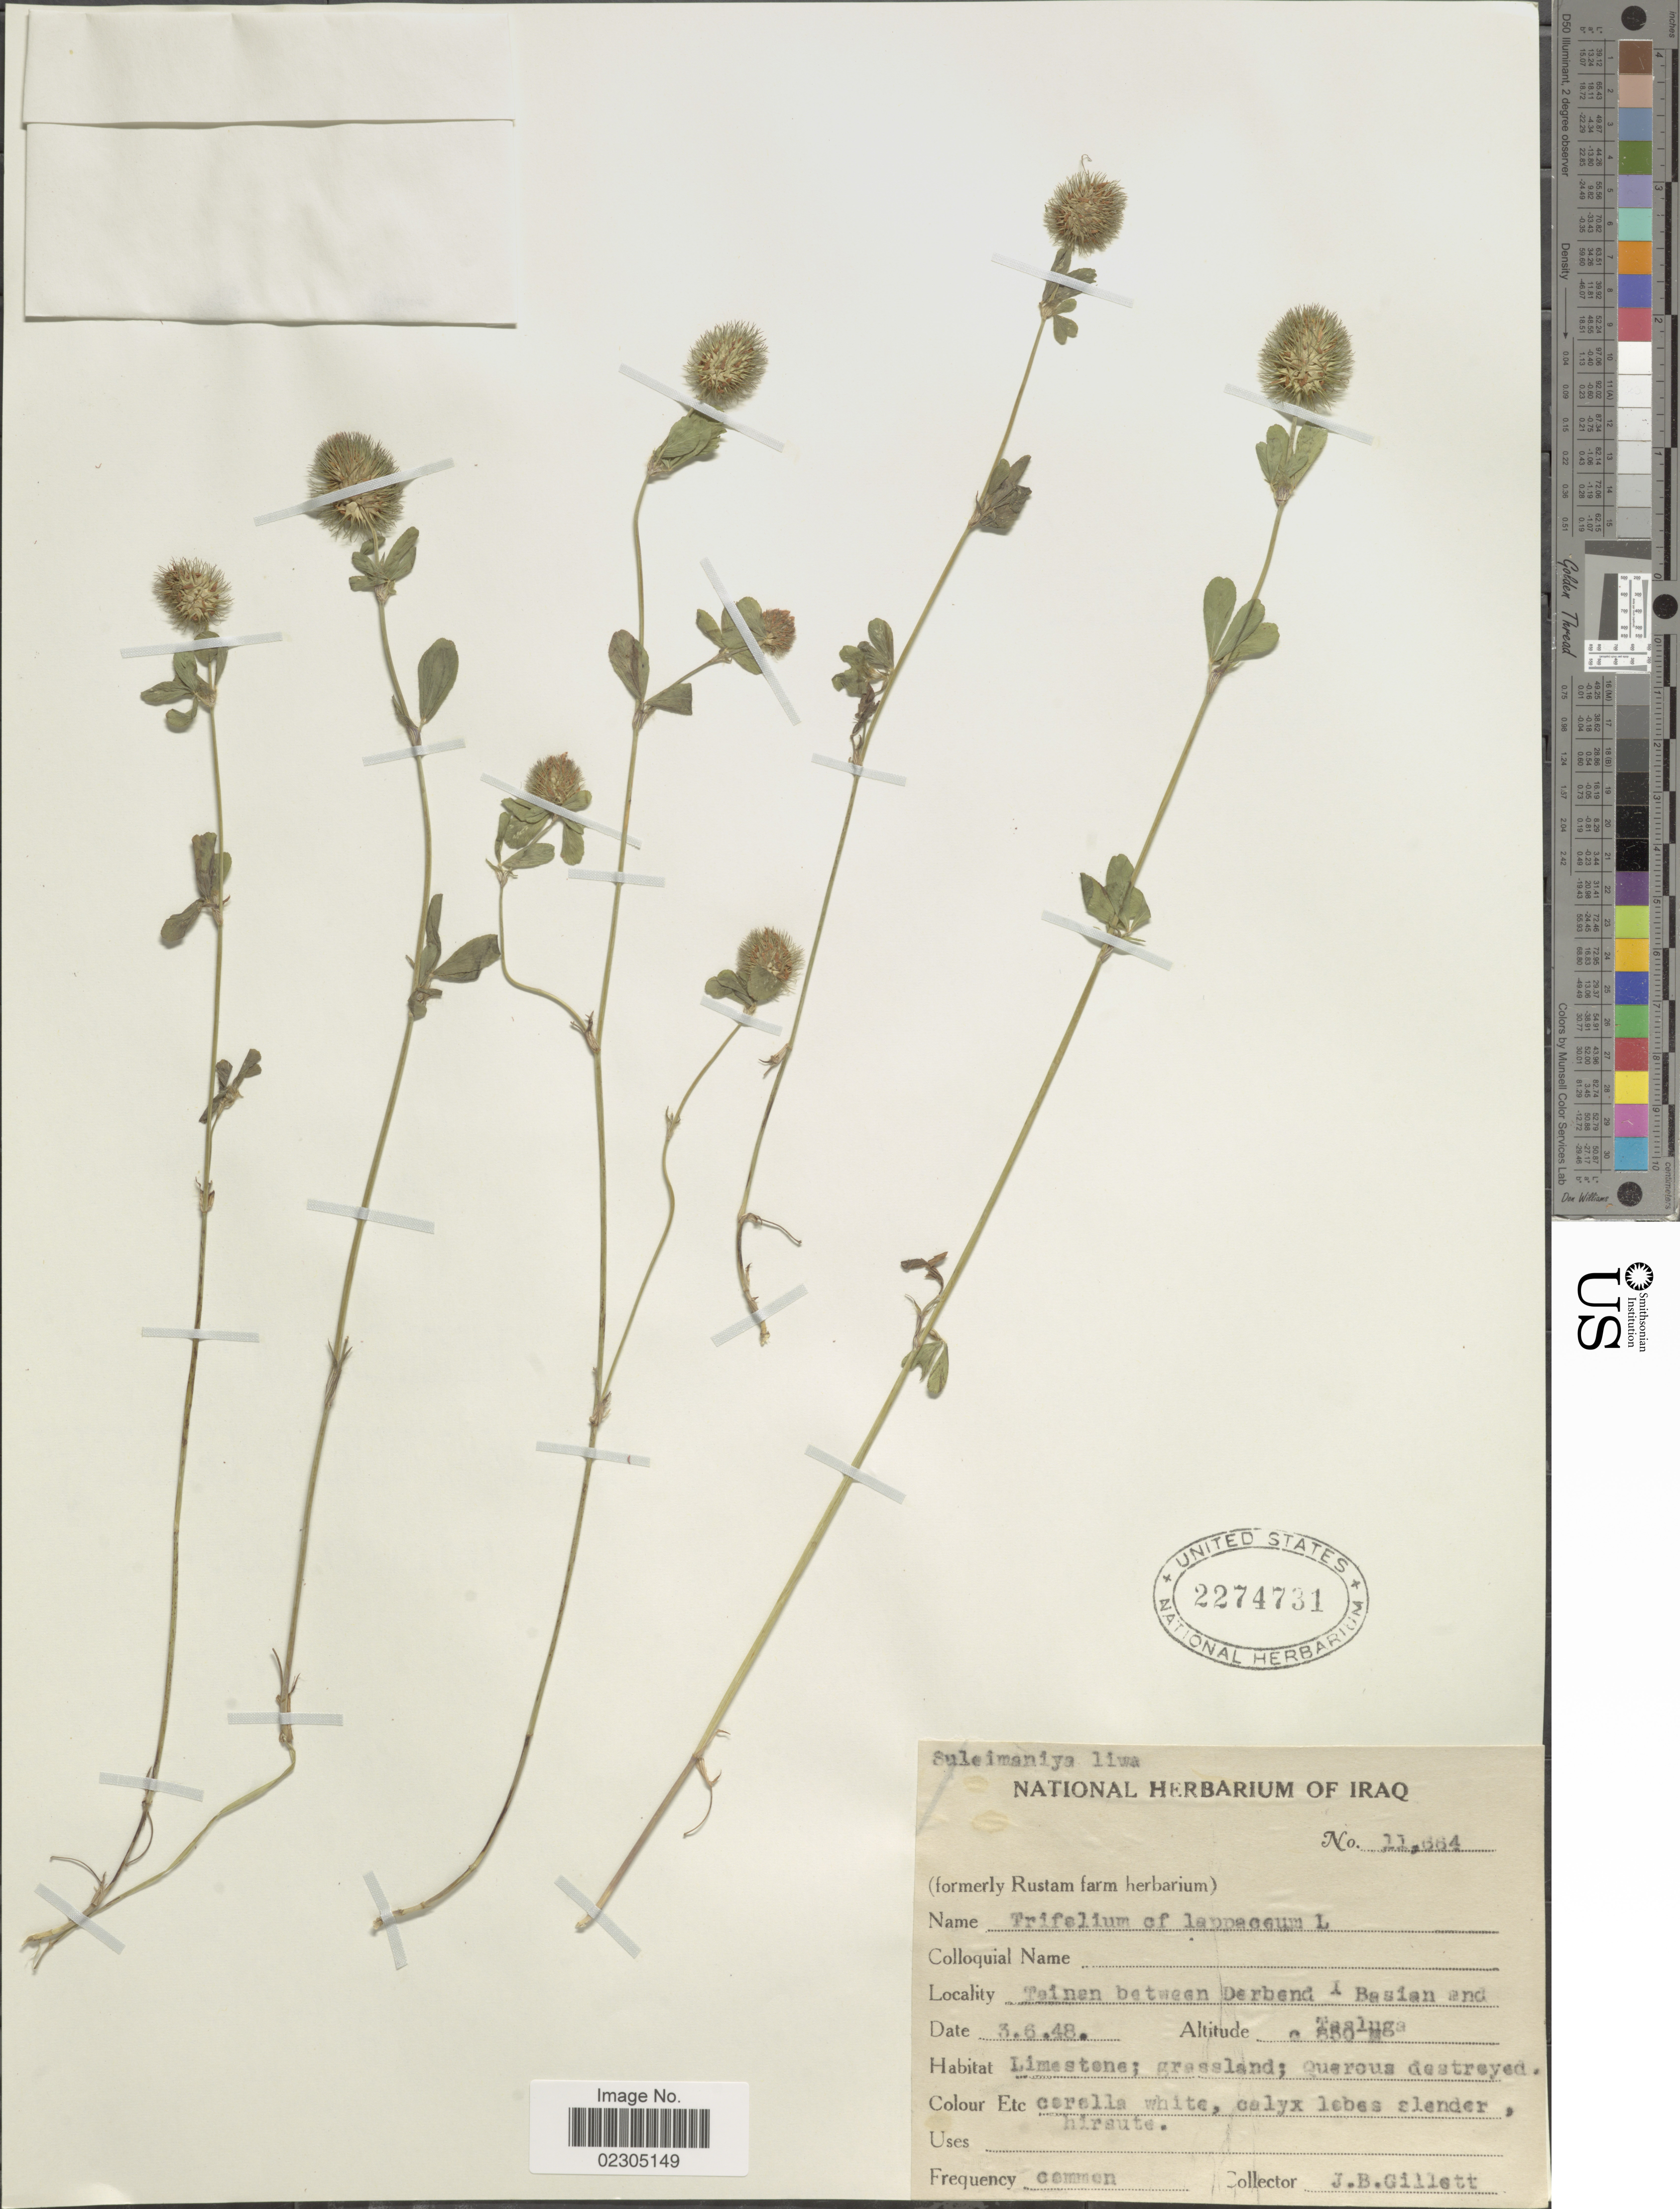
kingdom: Plantae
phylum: Tracheophyta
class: Magnoliopsida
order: Fabales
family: Fabaceae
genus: Trifolium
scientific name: Trifolium lappaceum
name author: L.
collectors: J. B. Gillett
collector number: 11664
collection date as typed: Transcribed d/m/y: 3/6/48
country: Iraq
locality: Teinen between Derbend I Basian and Tasluga.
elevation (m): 850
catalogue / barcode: US 2274731